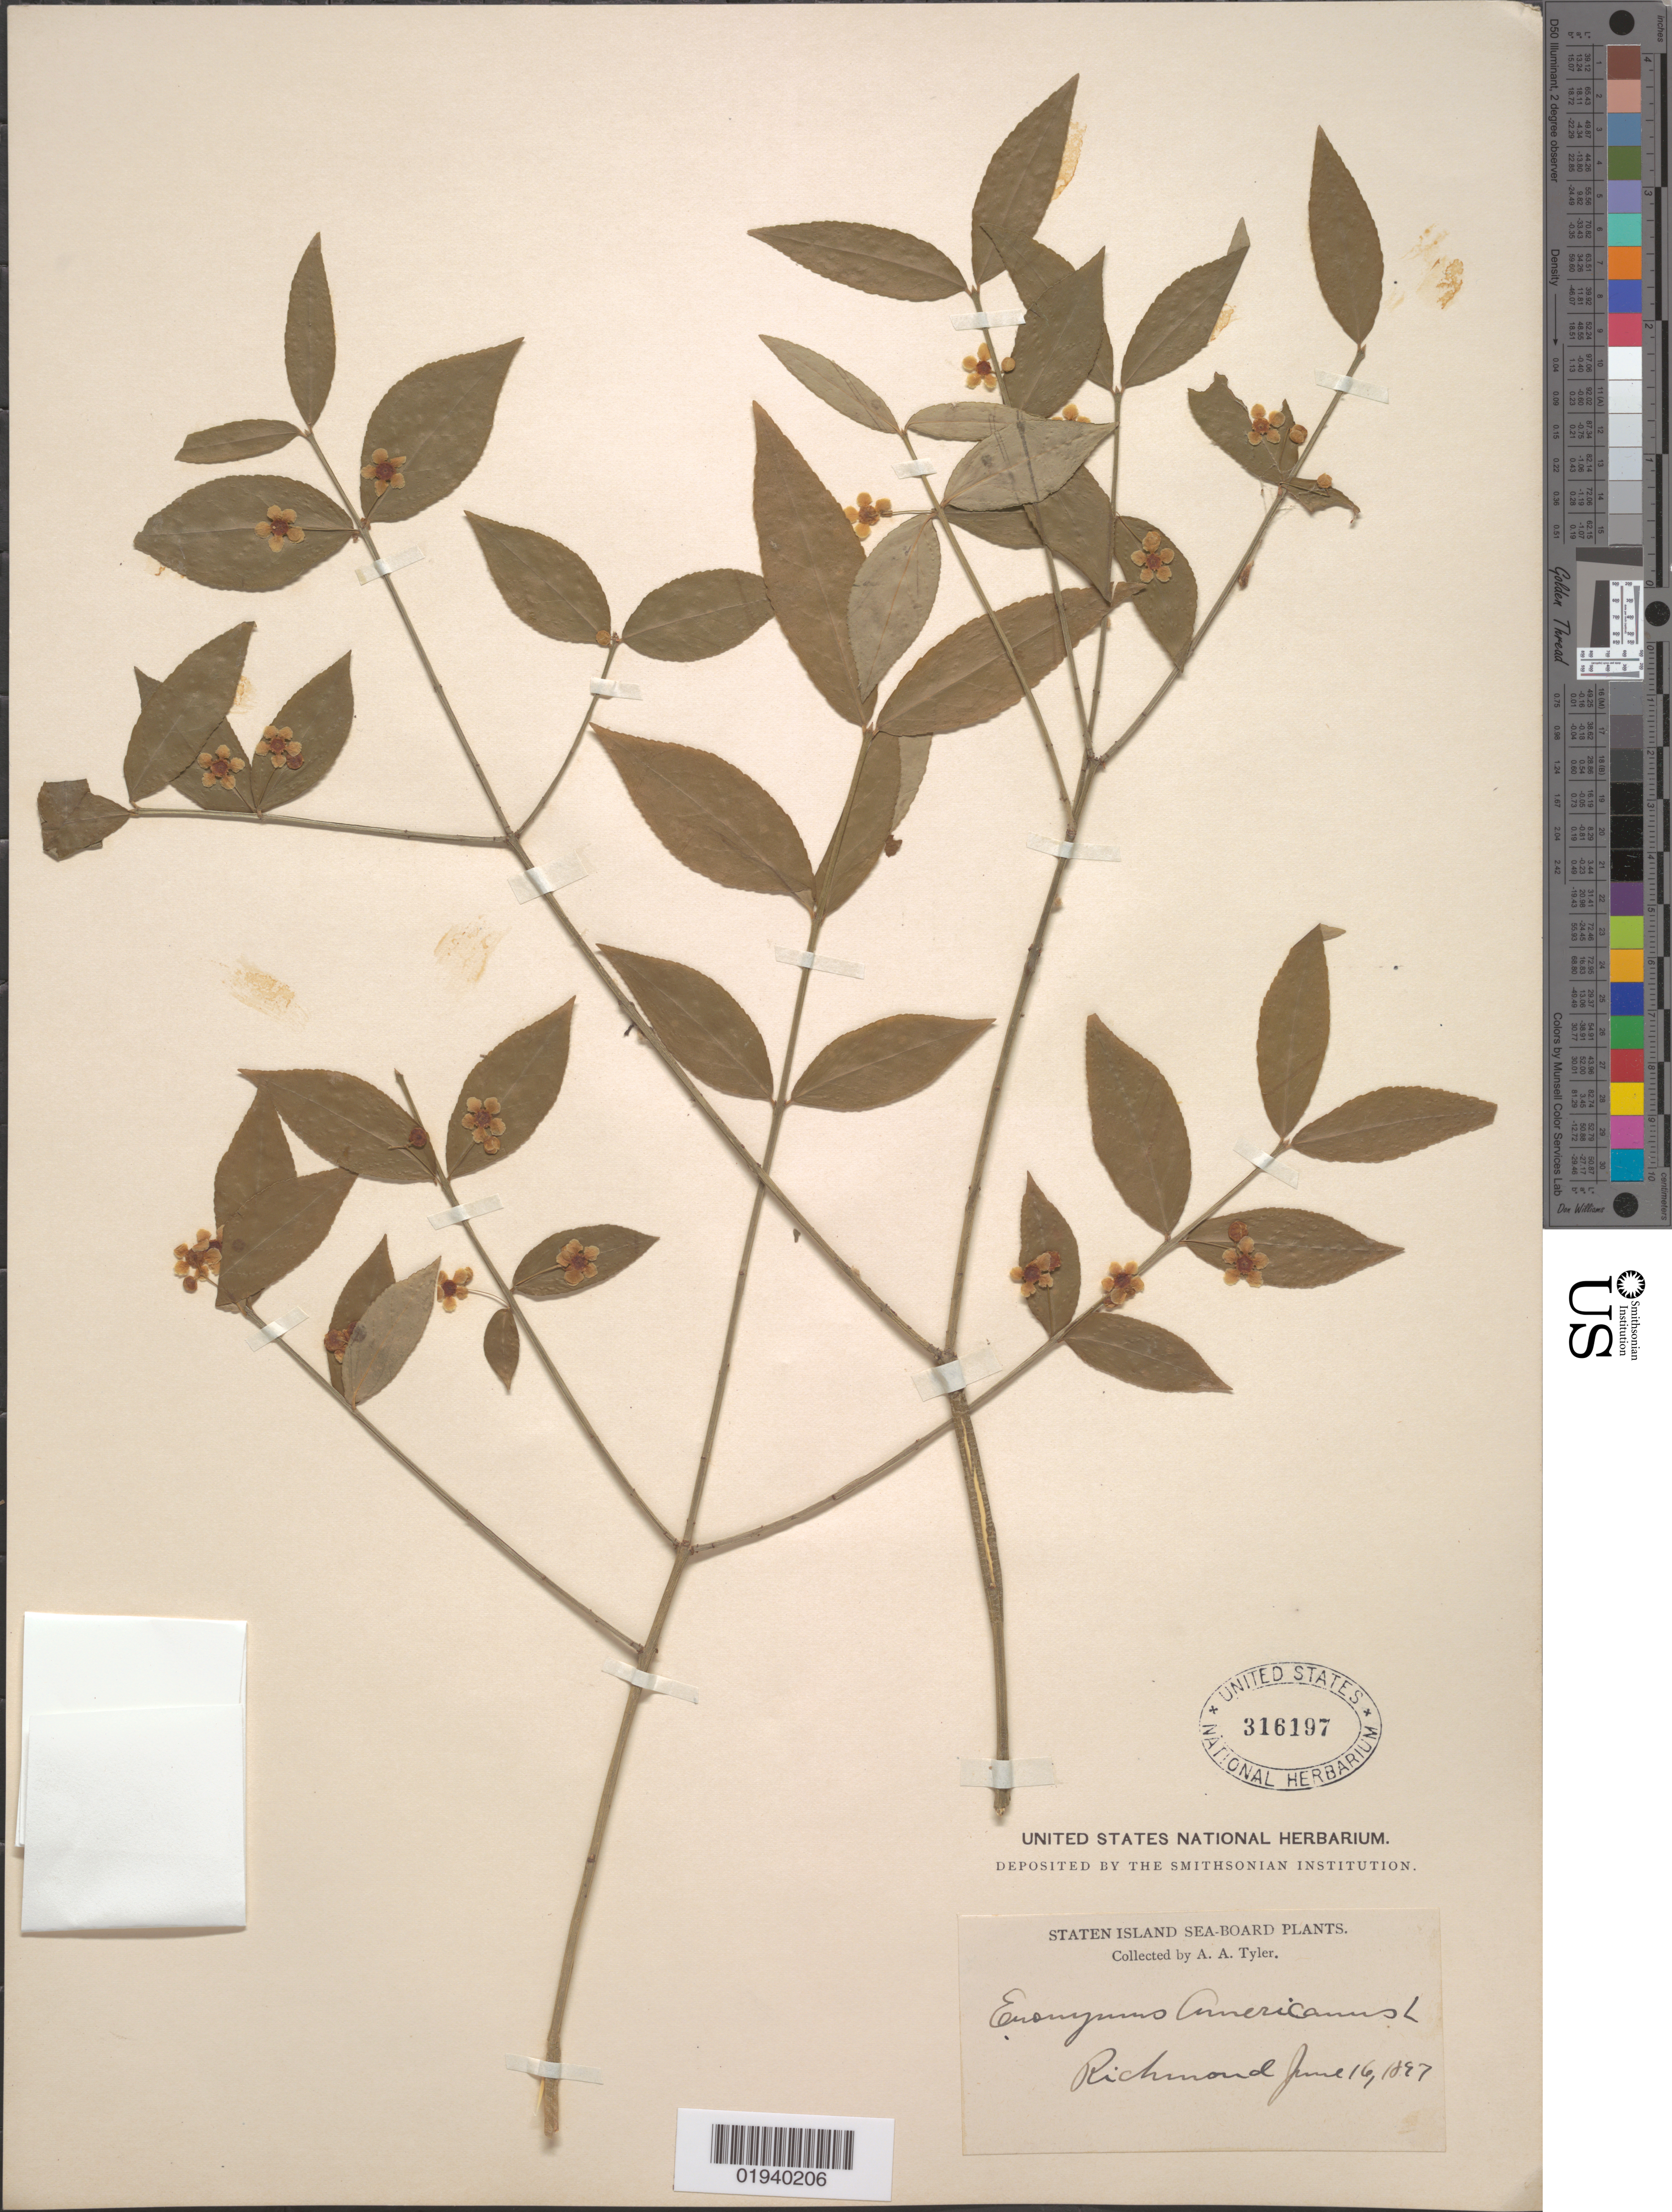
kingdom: Plantae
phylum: Tracheophyta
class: Magnoliopsida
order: Celastrales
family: Celastraceae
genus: Euonymus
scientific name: Euonymus americanus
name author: L.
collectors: A. Tyler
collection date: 1897-06-16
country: United States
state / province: New York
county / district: Richmond County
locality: Staten Island, Richmond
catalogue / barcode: US 316197